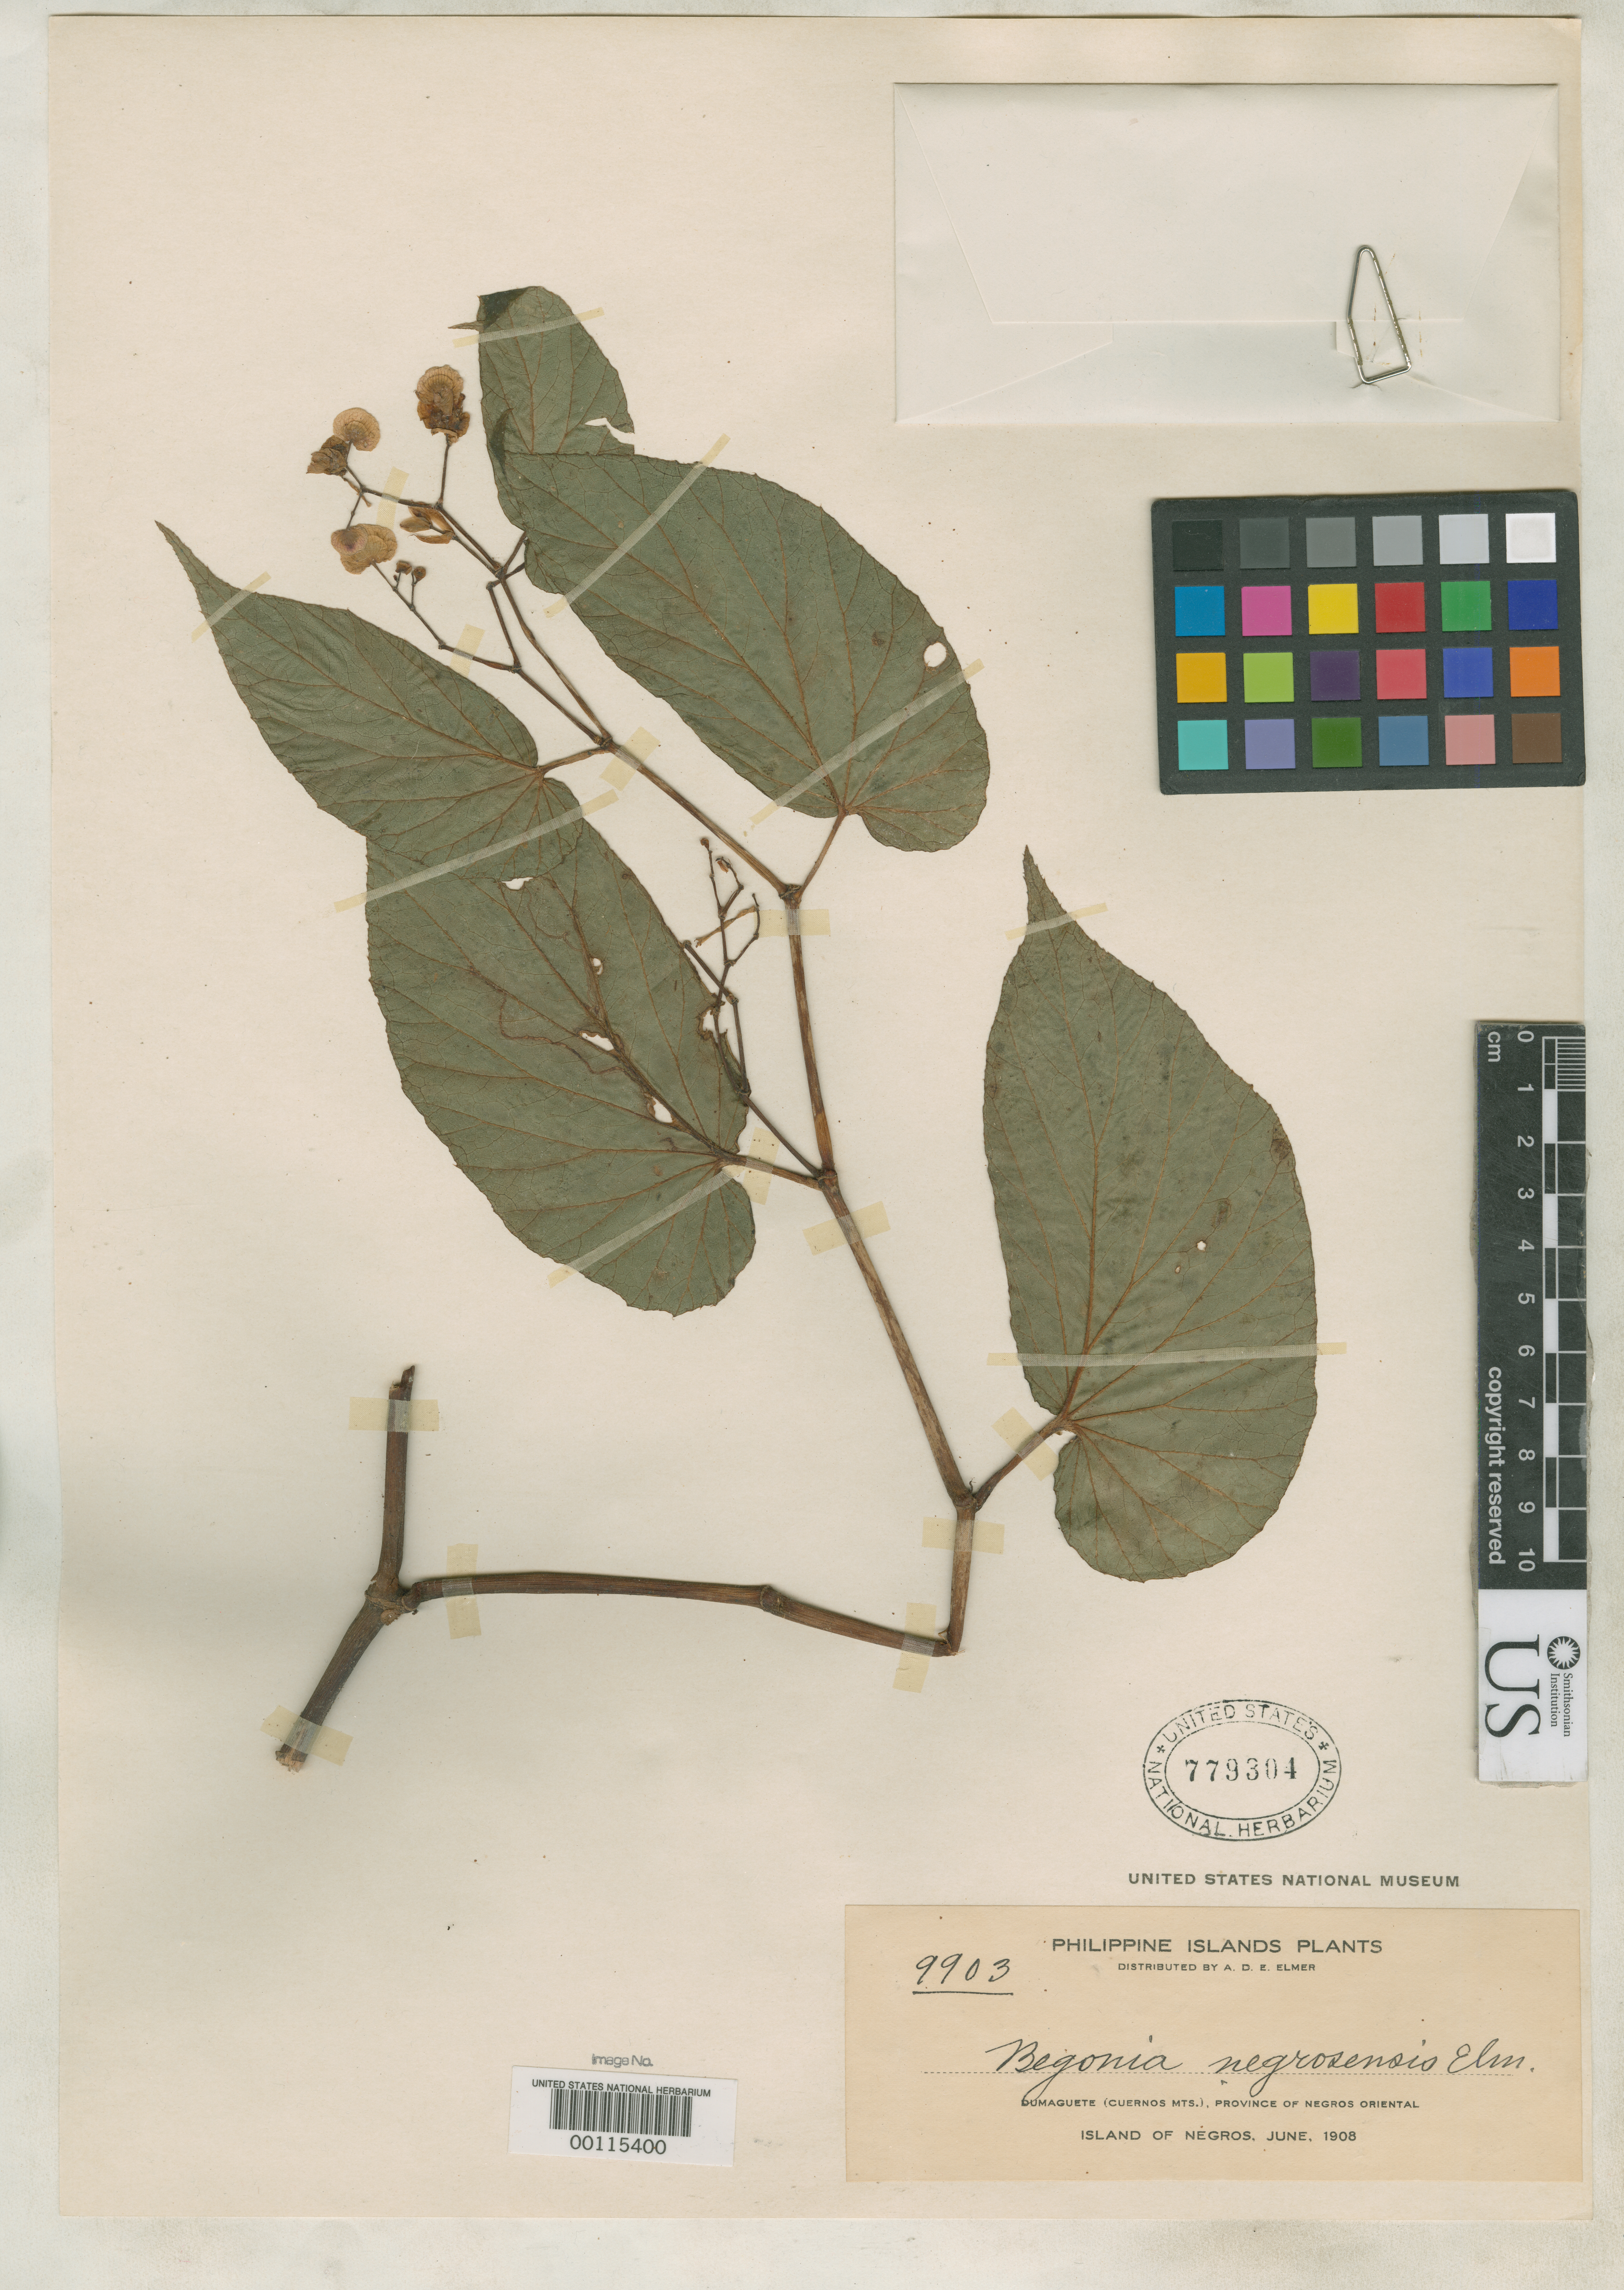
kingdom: Plantae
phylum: Tracheophyta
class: Magnoliopsida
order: Cucurbitales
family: Begoniaceae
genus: Begonia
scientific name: Begonia negrosensis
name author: Elmer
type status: Isotype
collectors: A. D. E. Elmer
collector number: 9903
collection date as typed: Apr 1908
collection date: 1908-04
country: Philippines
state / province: Central Visayas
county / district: Negros Oriental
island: Negros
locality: Cuernos Mountains.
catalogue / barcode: US 779304